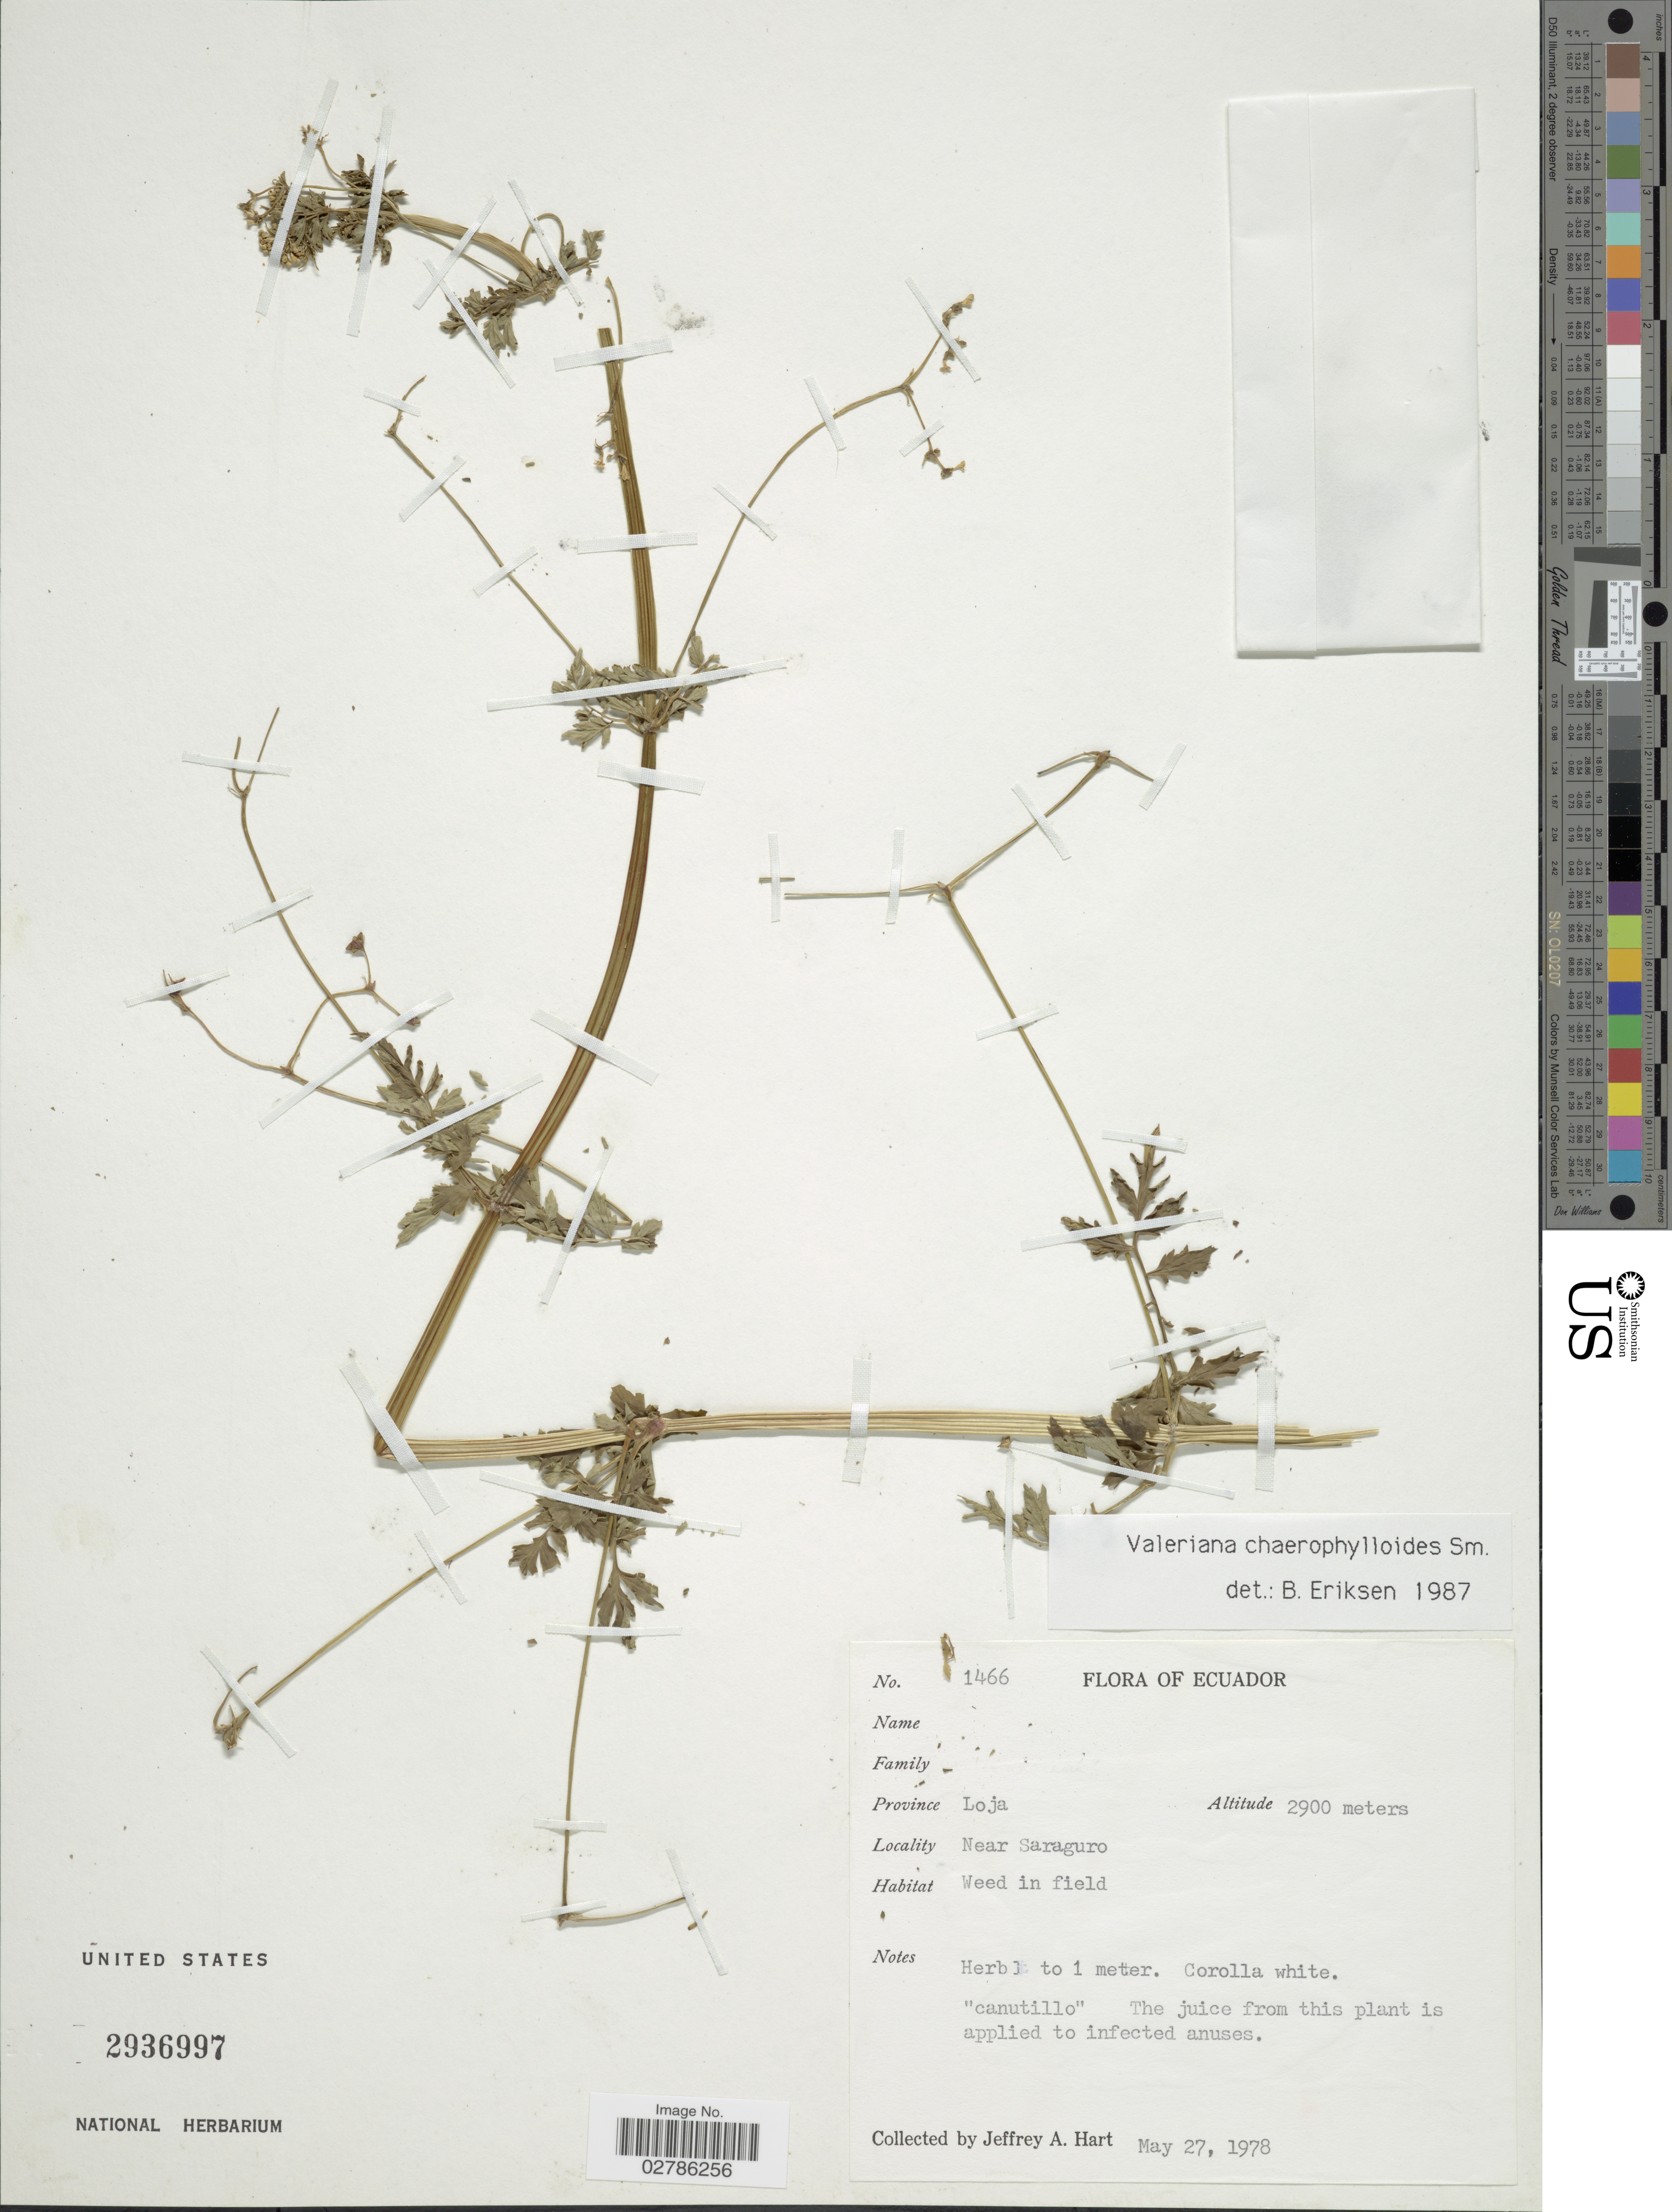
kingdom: Plantae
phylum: Tracheophyta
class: Magnoliopsida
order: Dipsacales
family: Caprifoliaceae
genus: Astrephia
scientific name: Astrephia chaerophylloides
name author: (Sm.) DC.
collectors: J. A. Hart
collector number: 1466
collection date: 1978-05-27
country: Ecuador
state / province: Loja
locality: Near Saraguro.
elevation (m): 2900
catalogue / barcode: US 2936997